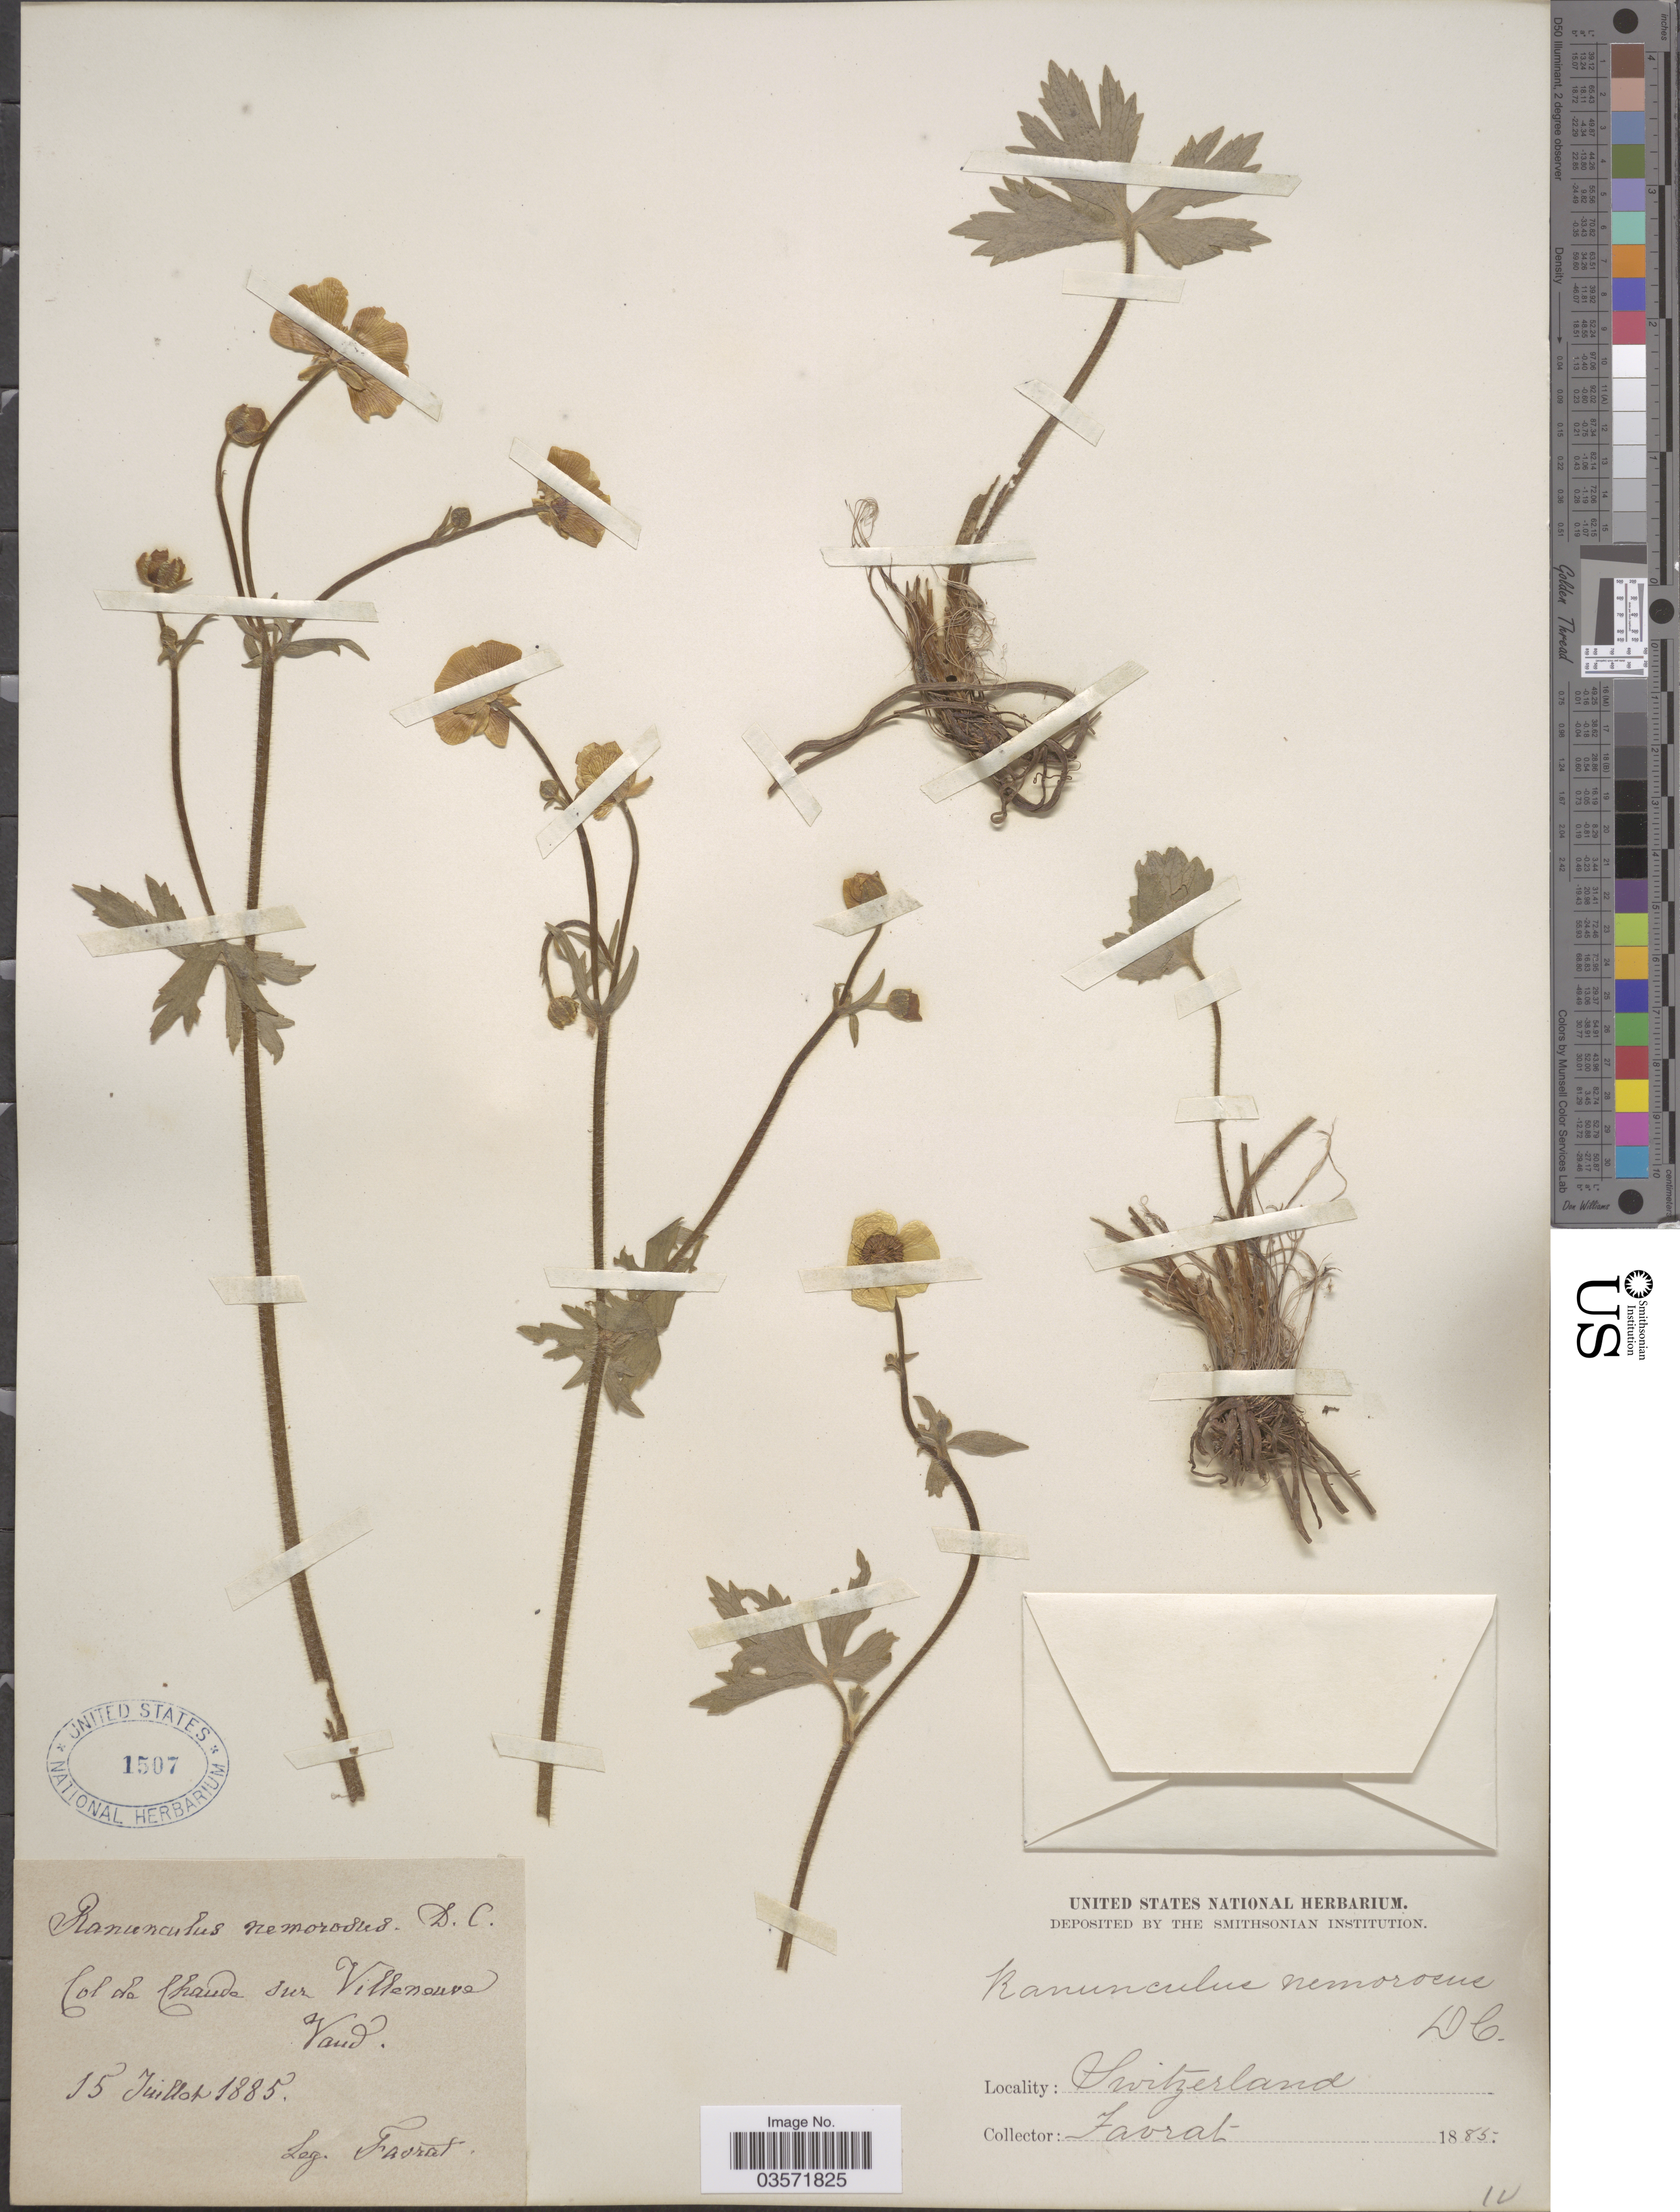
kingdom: Plantae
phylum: Tracheophyta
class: Magnoliopsida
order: Ranunculales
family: Ranunculaceae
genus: Ranunculus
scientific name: Ranunculus nemorosus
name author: DC.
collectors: L. Favrat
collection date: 1885-07-15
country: Switzerland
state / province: Vaud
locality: Col de Chaude sur Villeneuve.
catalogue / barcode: US 1507